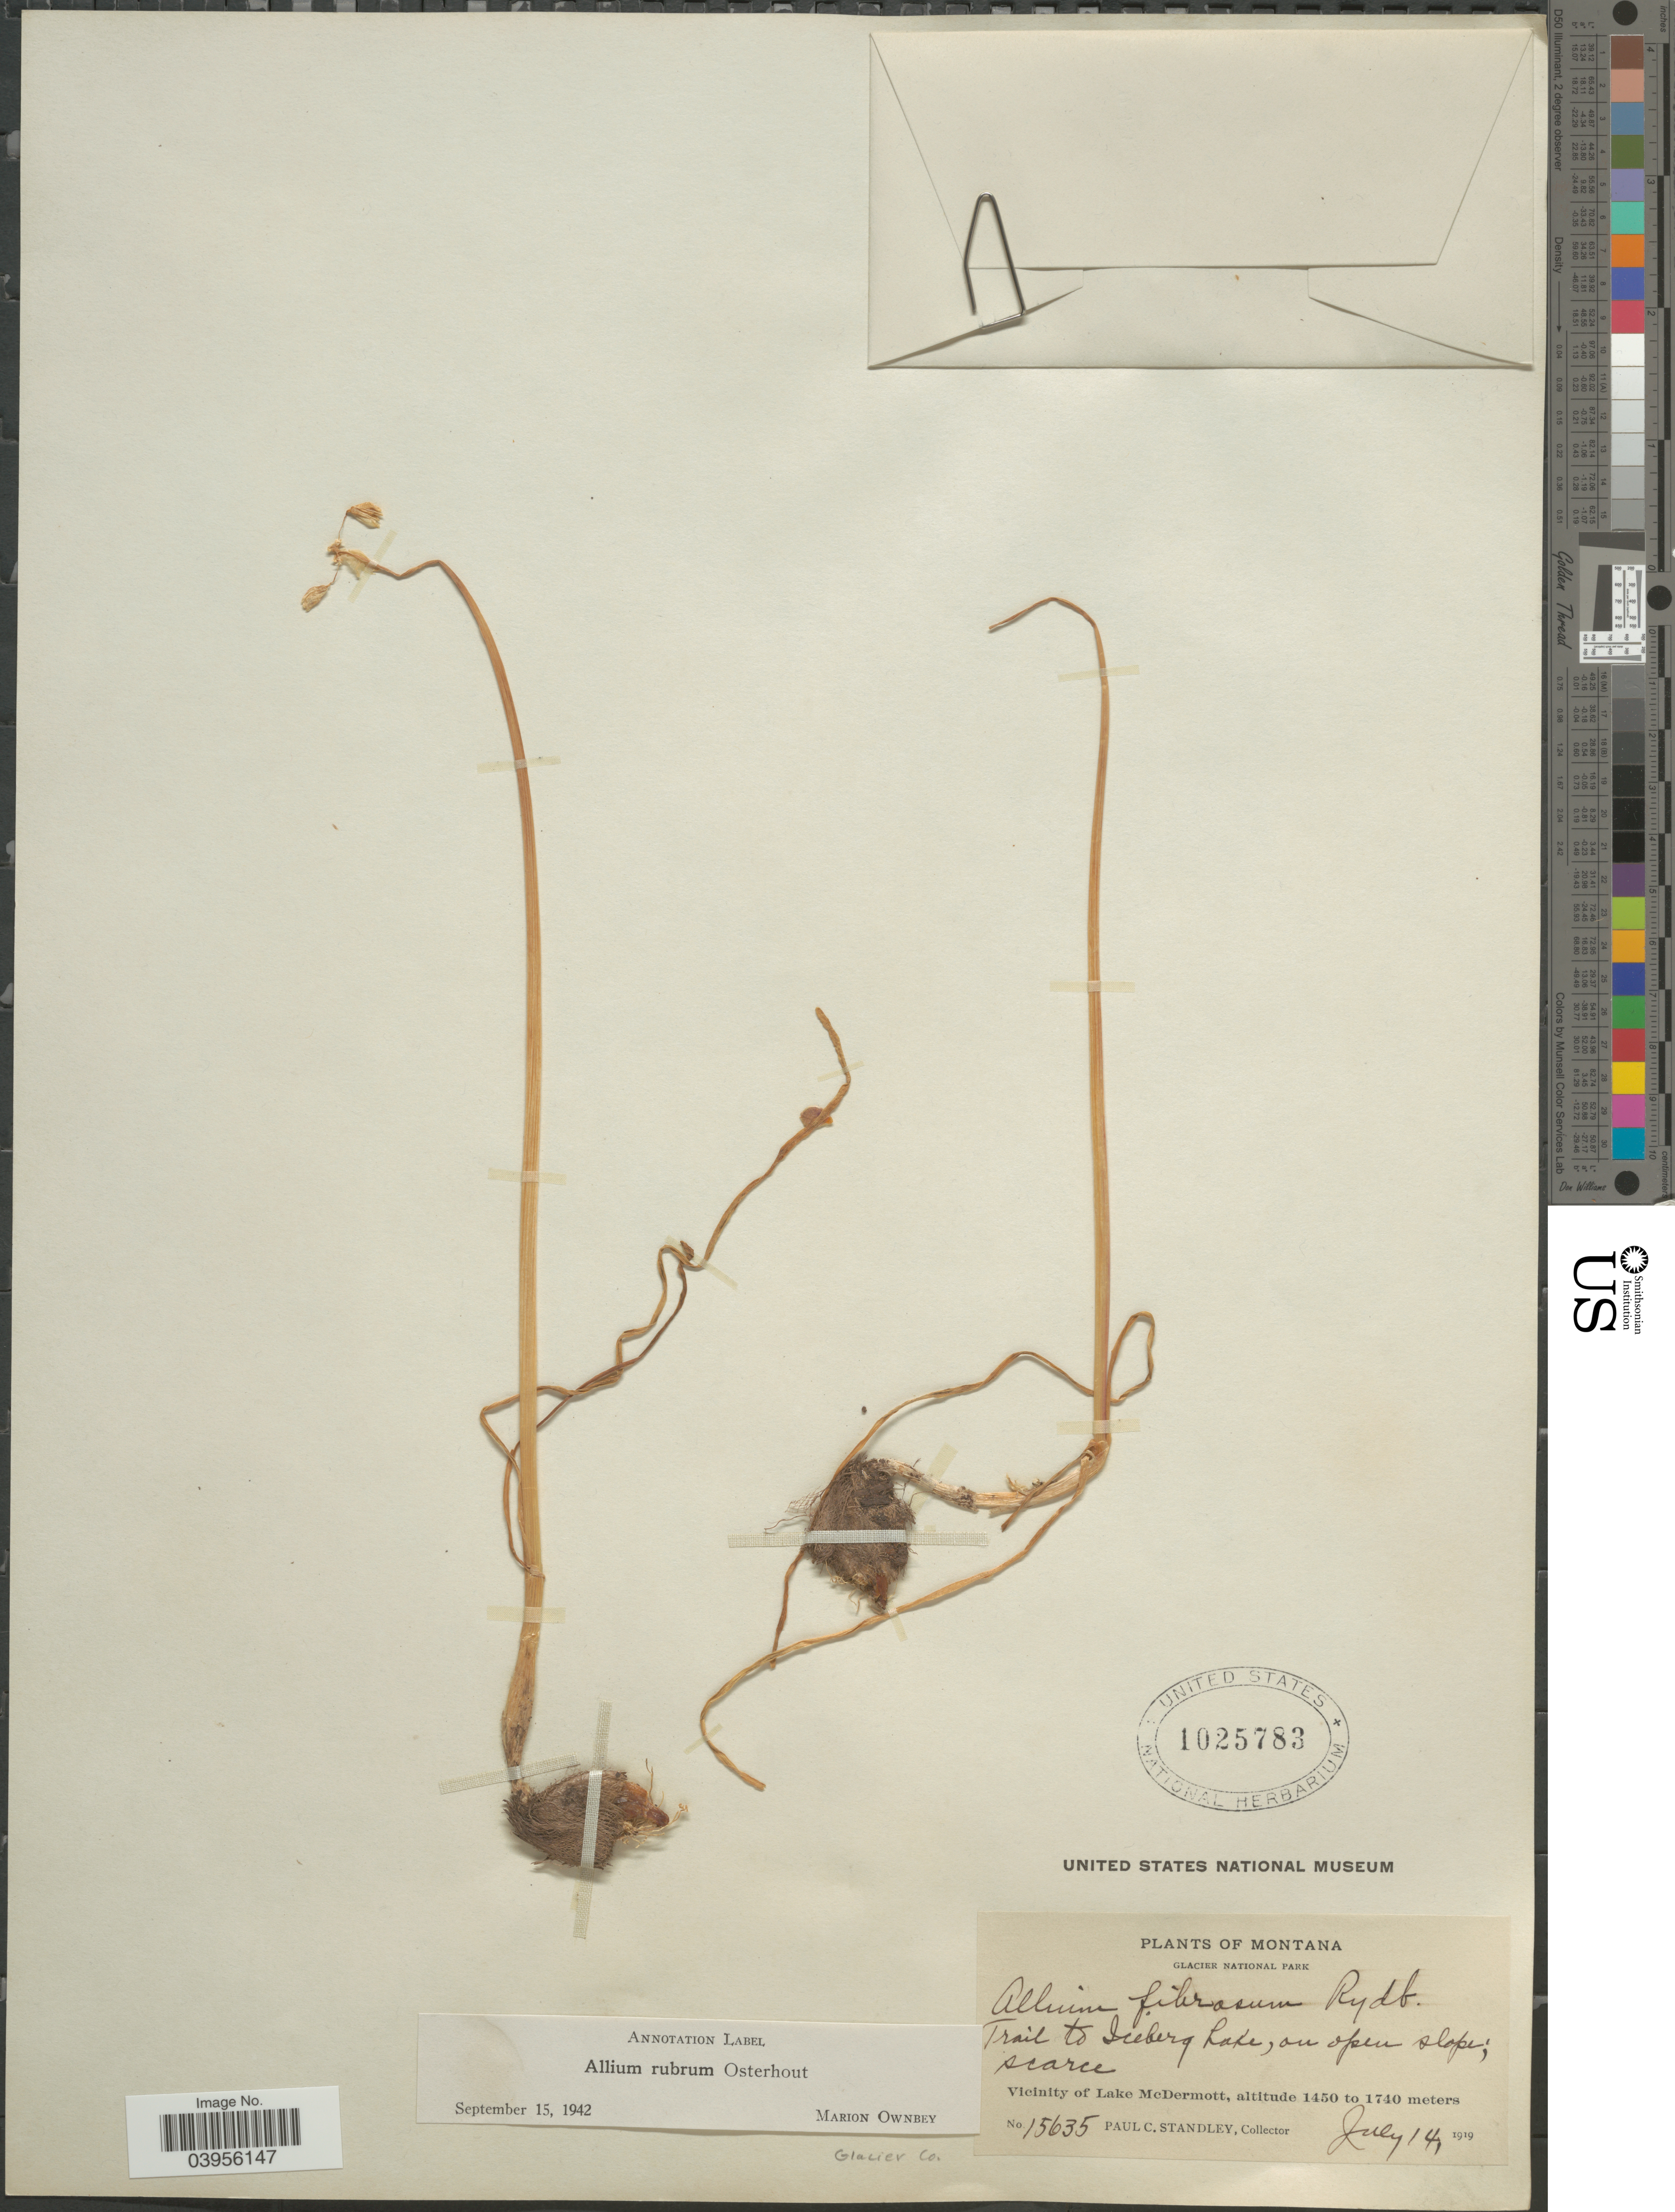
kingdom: Plantae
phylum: Tracheophyta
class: Liliopsida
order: Asparagales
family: Amaryllidaceae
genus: Allium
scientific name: Allium geyeri var. tenerum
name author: M.E. Jones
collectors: P. C. Standley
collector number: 15635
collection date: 1919-07-14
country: United States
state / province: Montana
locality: Glacier National Park. Trail to Iceberg Lake, on open slope. Vicinity of Lake McDermott. Glacier Co.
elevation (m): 1450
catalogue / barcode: US 1025783